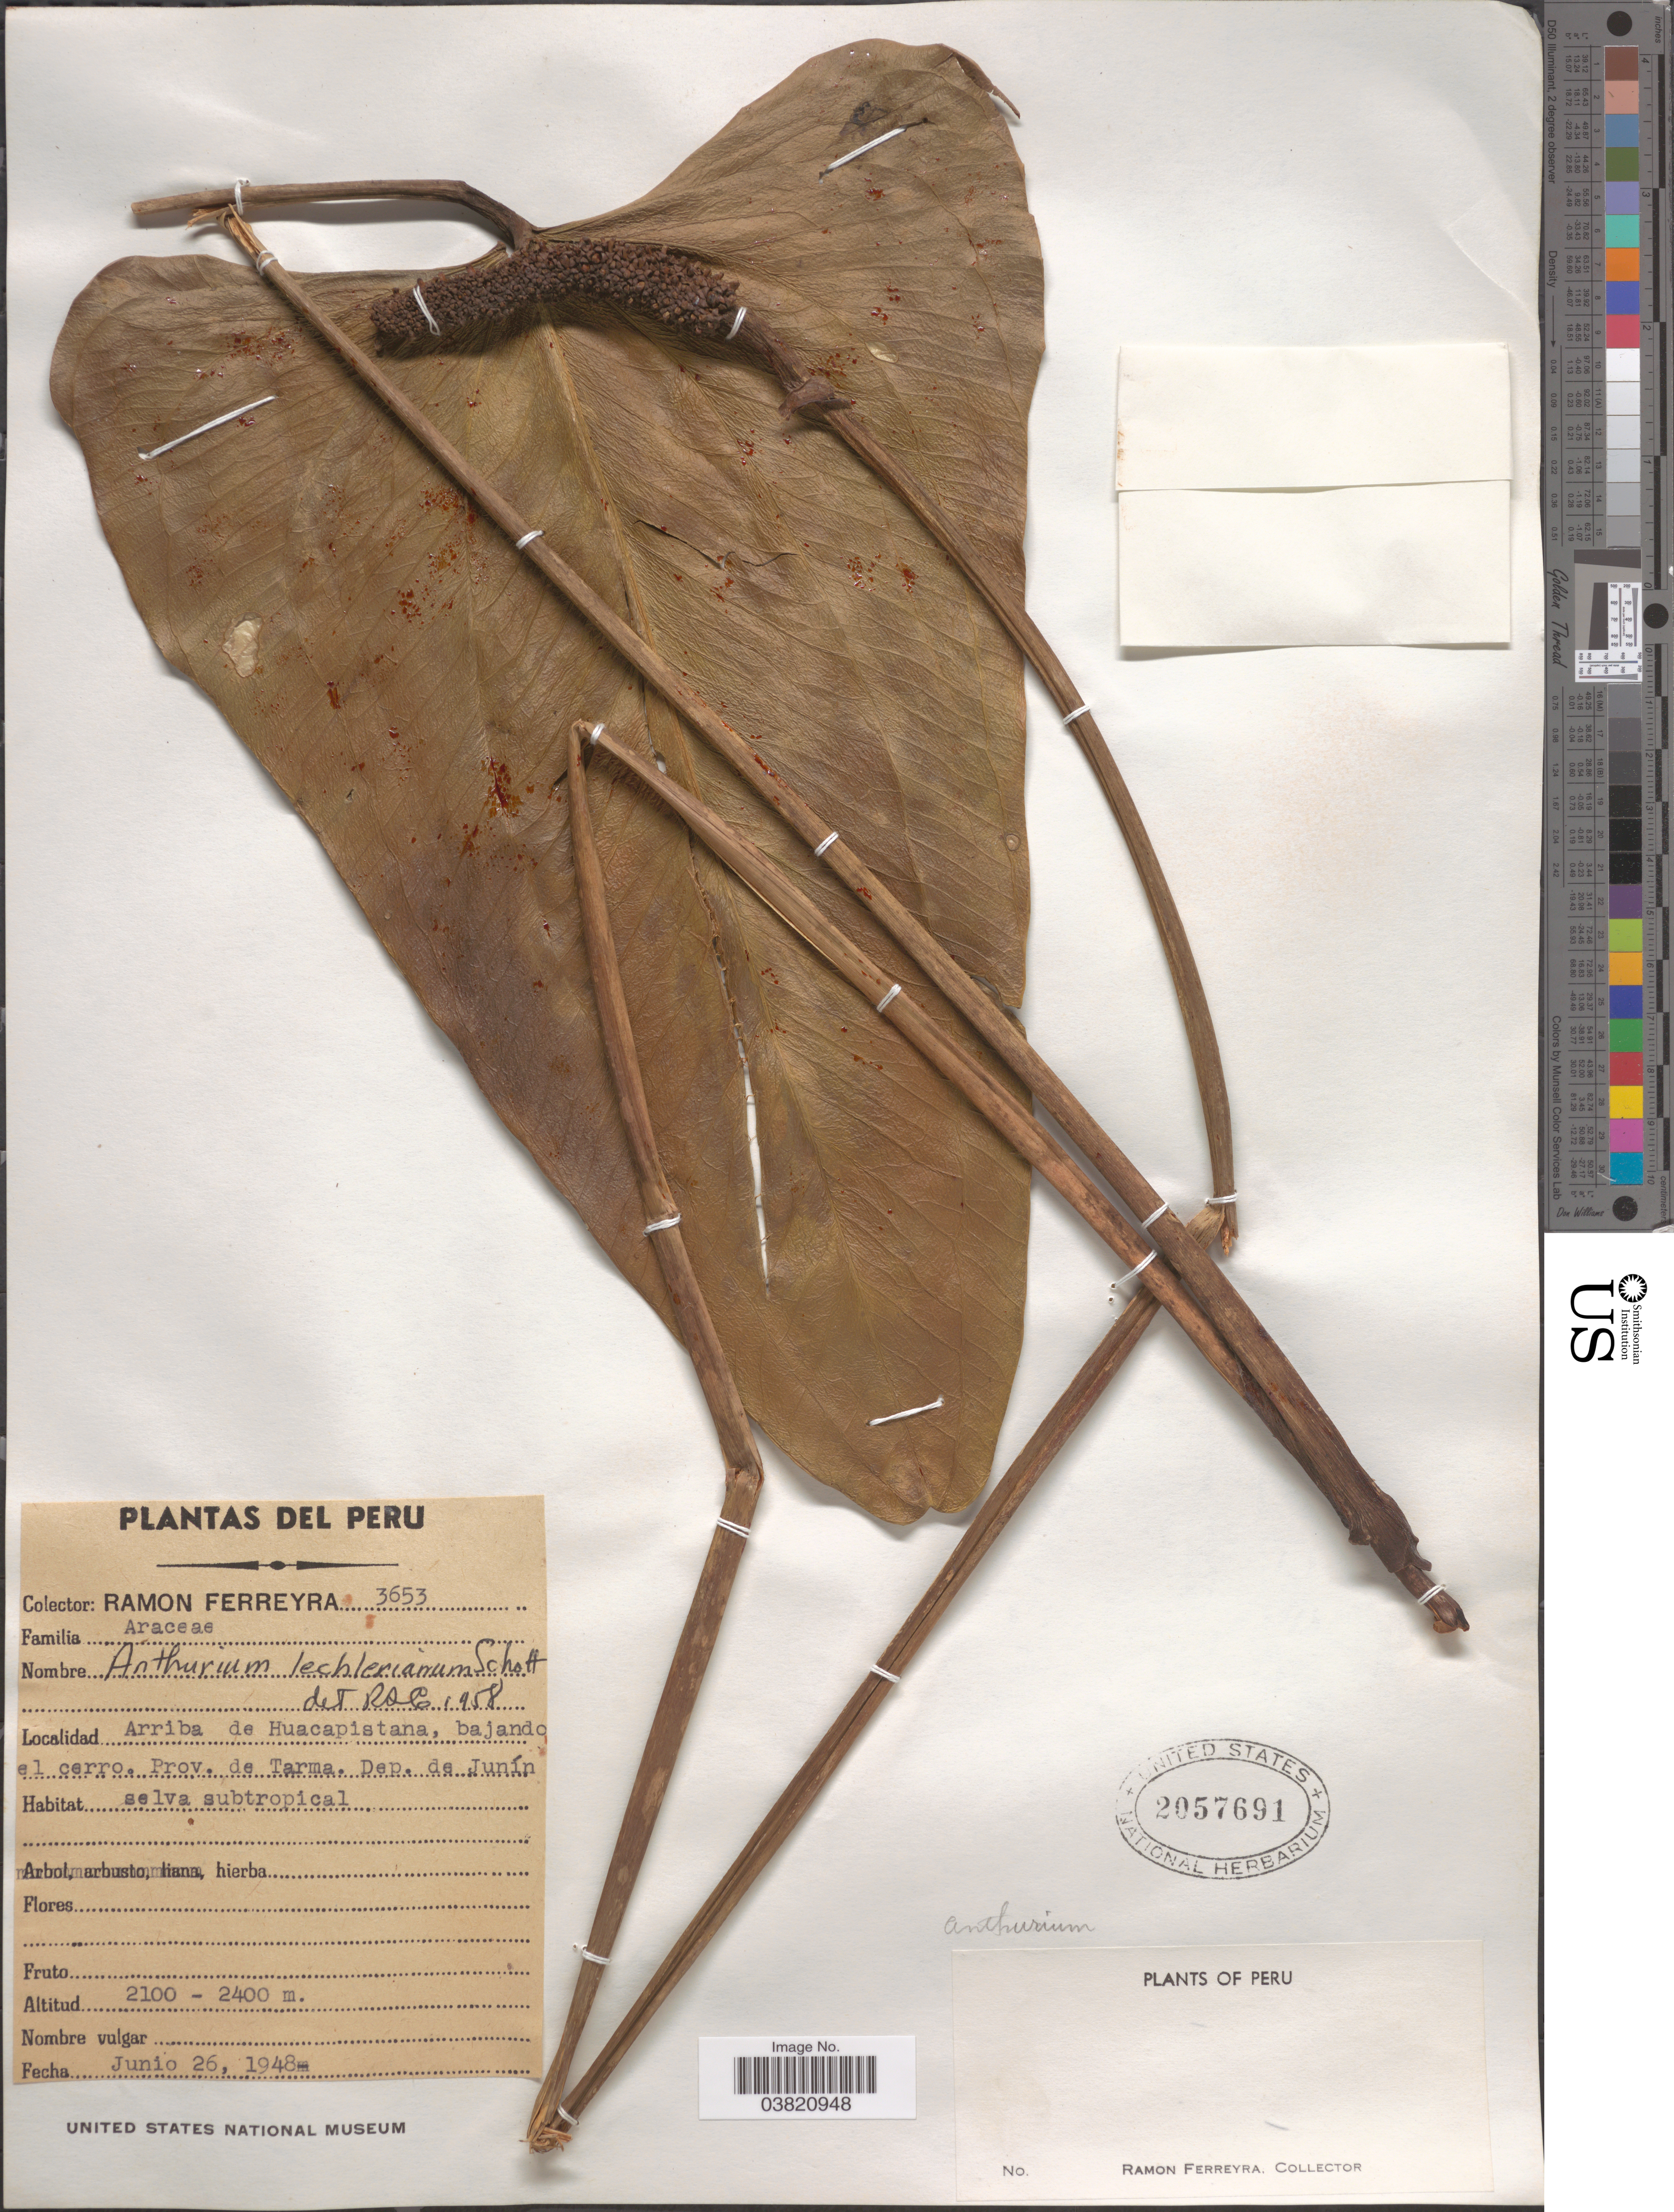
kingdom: Plantae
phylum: Tracheophyta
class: Liliopsida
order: Alismatales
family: Araceae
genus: Anthurium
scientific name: Anthurium lechlerianum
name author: Schott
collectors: R. A. Ferreyra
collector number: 3653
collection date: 1948-06-26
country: Peru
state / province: Junín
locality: Arriba de Huacapistana, bajando el cerro. Prov. de Tarma. Dep. de Junín.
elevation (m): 2100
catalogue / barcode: US 2057691